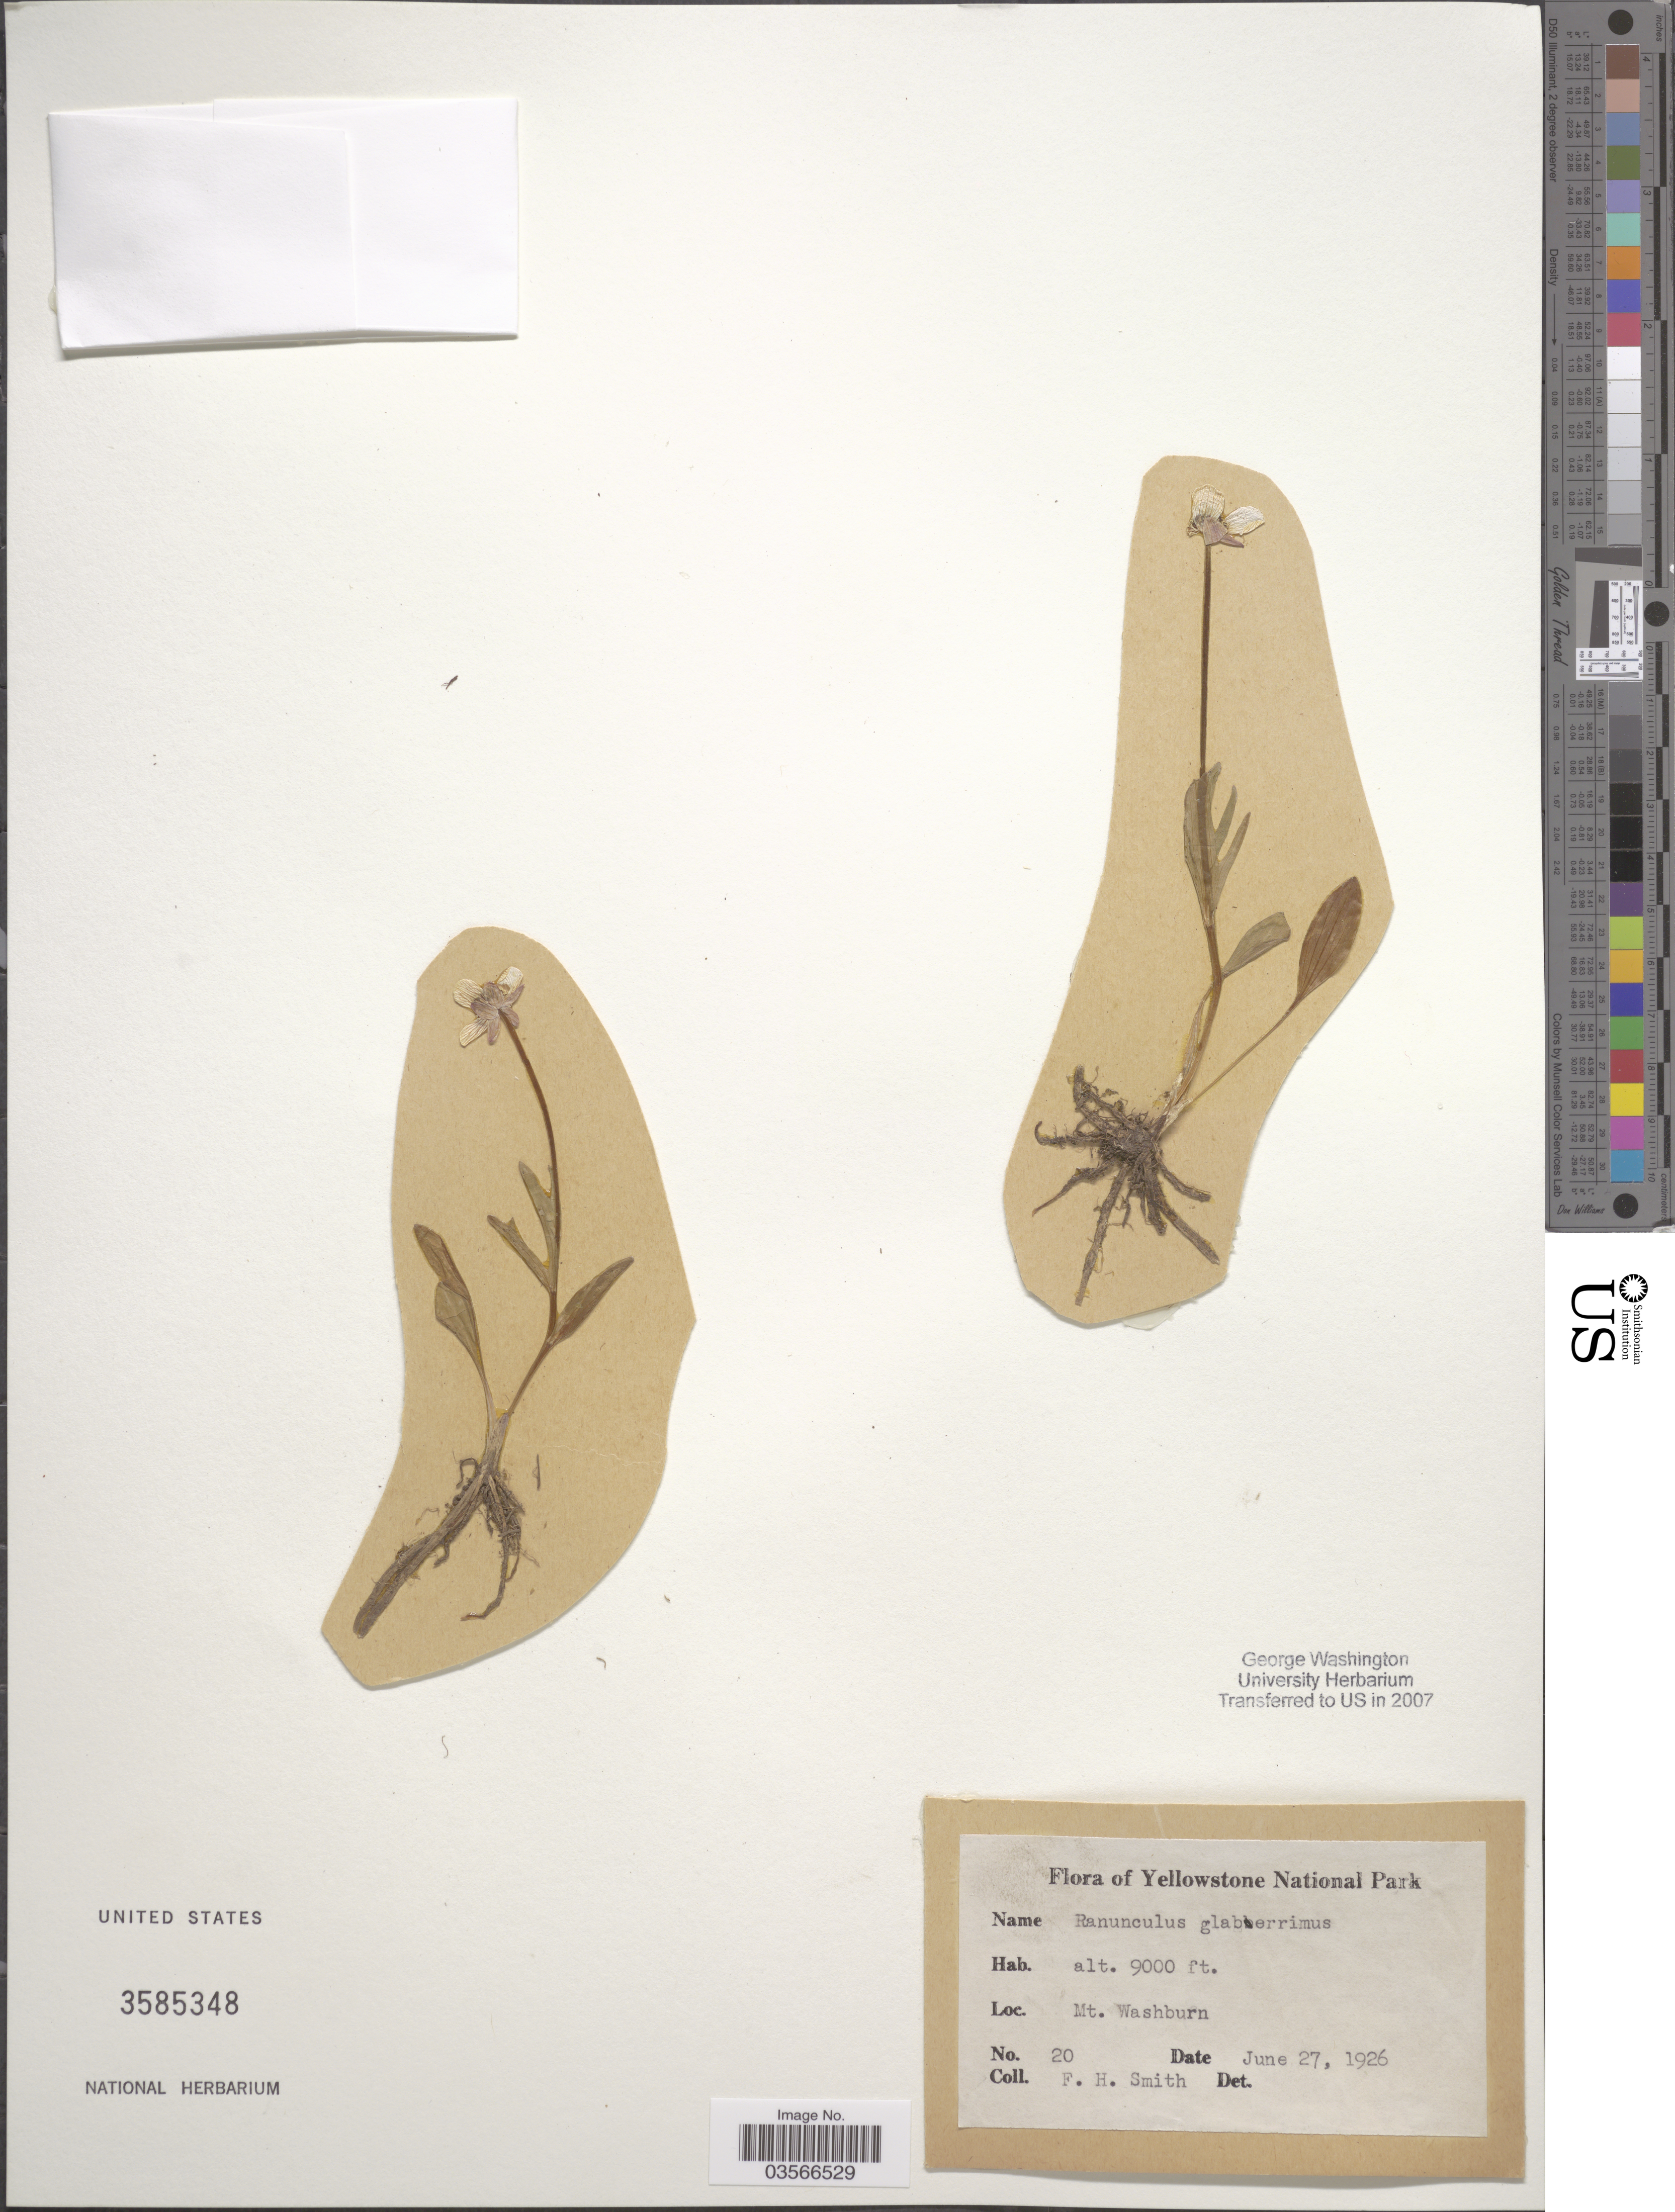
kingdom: Plantae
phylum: Tracheophyta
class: Magnoliopsida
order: Ranunculales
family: Ranunculaceae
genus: Ranunculus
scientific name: Ranunculus glaberrimus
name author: Hook.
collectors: F. Smith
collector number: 20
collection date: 1926-06-27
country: United States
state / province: Wyoming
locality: Yellowstone National Park. Mt. Washburn.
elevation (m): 2743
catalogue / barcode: US 3585348